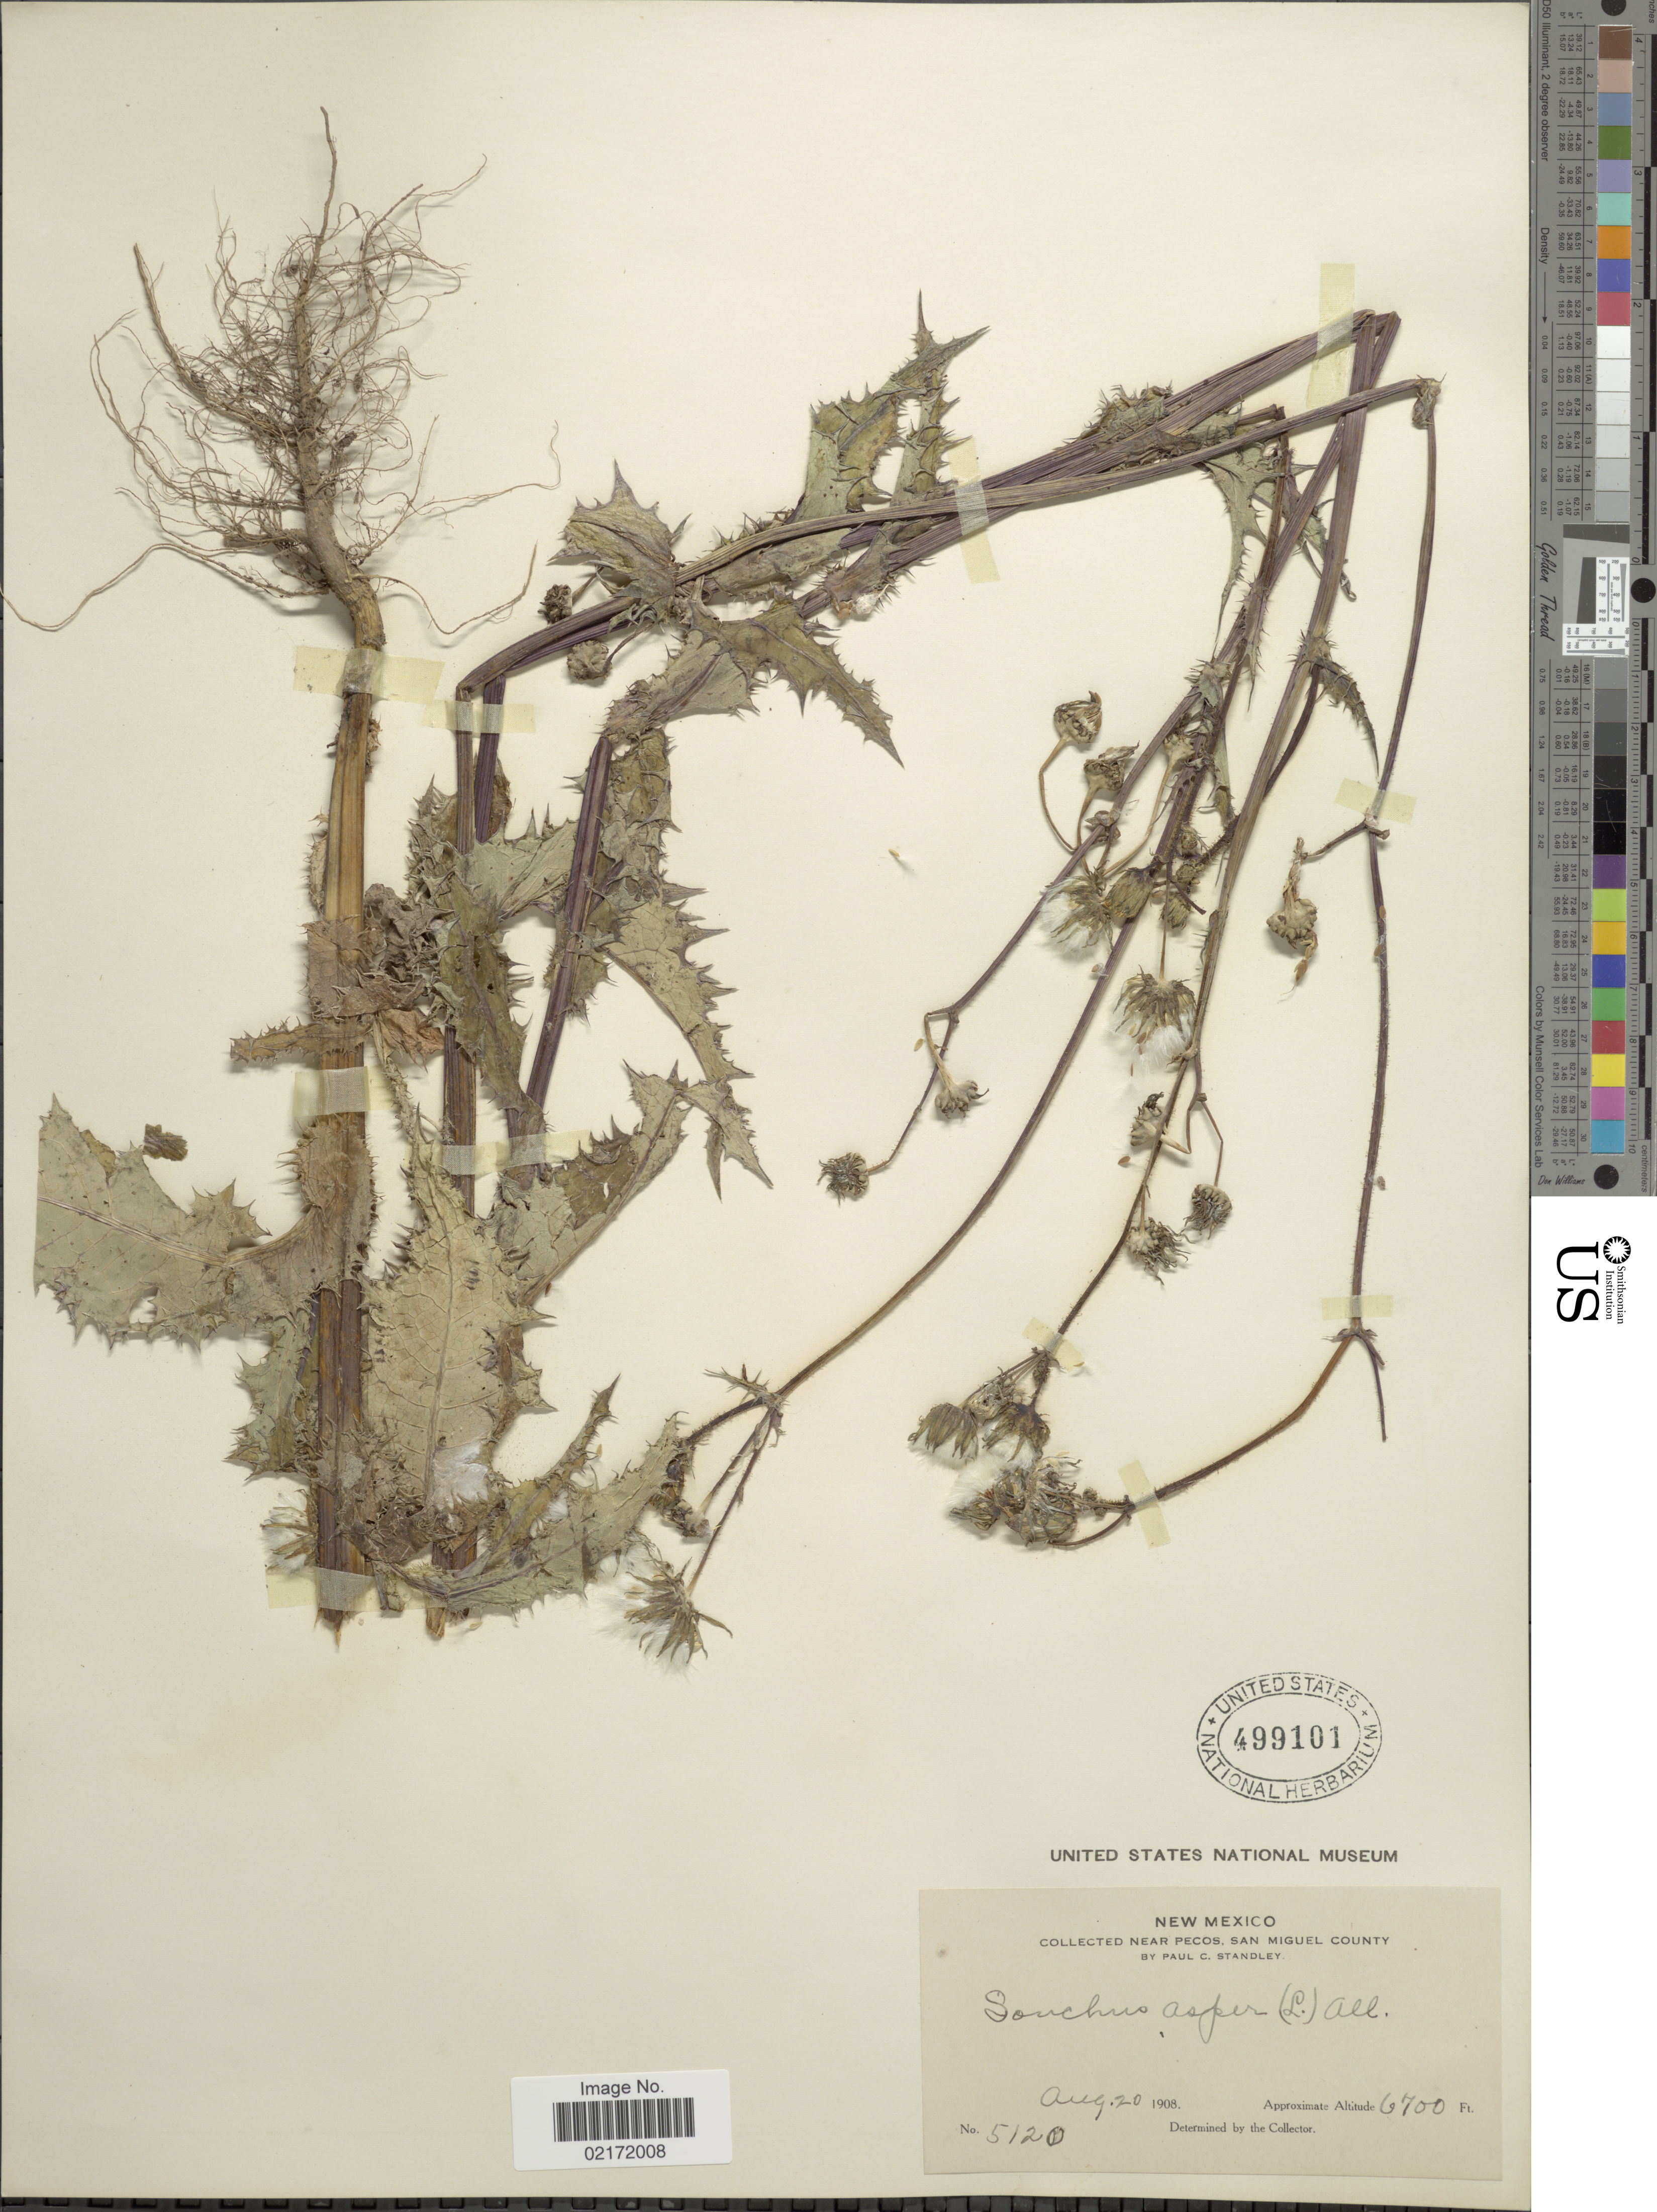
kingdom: Plantae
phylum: Tracheophyta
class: Magnoliopsida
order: Asterales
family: Asteraceae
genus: Sonchus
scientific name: Sonchus asper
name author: (L.) Hill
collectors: P. C. Standley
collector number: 5120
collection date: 1908-08-20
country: United States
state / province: New Mexico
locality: Near Pecos, San Miguel County.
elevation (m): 2042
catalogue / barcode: US 499101